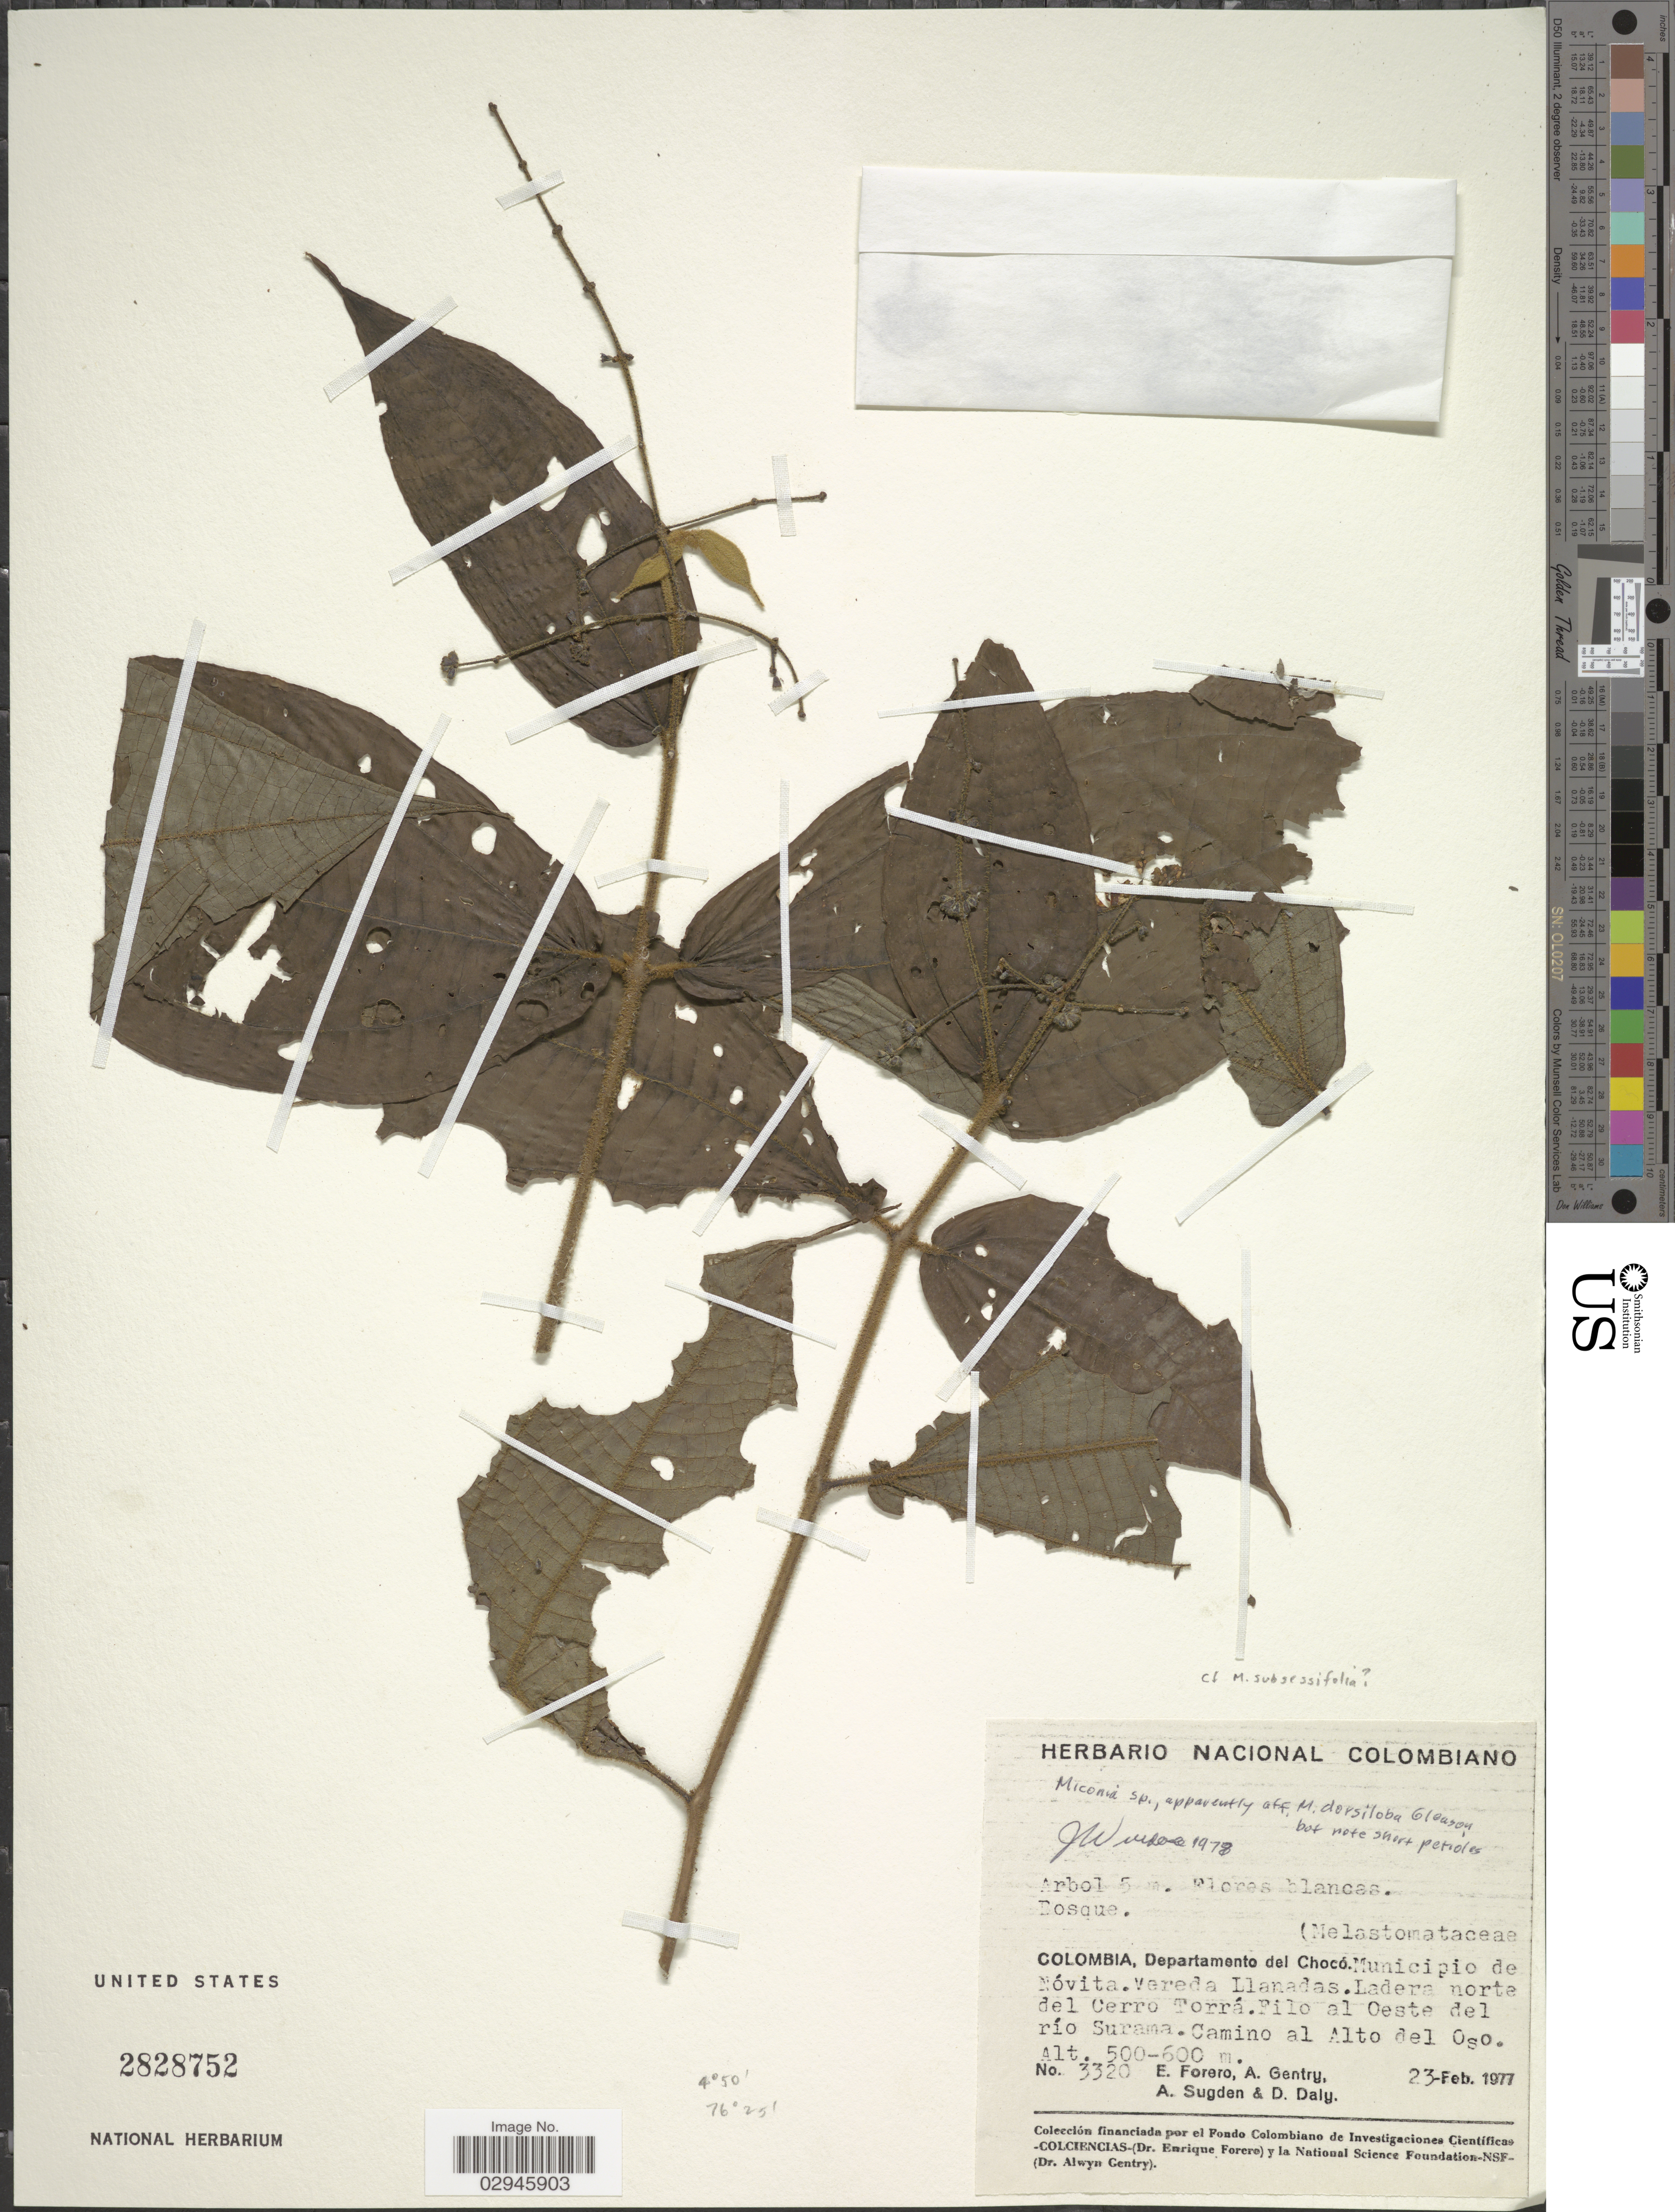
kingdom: Plantae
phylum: Tracheophyta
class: Magnoliopsida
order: Myrtales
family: Melastomataceae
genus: Miconia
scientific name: Miconia sp.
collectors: E. Forero, A. H. Gentry, A. Sugden & D. C. Daly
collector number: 3320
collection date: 1977-02-23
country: Colombia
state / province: Chocó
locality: Departamento del Chocó. Municipio de Nóvita. Vereda Llanadas. Ladera norte del Cerro Torrá. Filo al Oeste del río Surama. Camino al Alto del Oso.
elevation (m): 500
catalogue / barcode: US 2828752